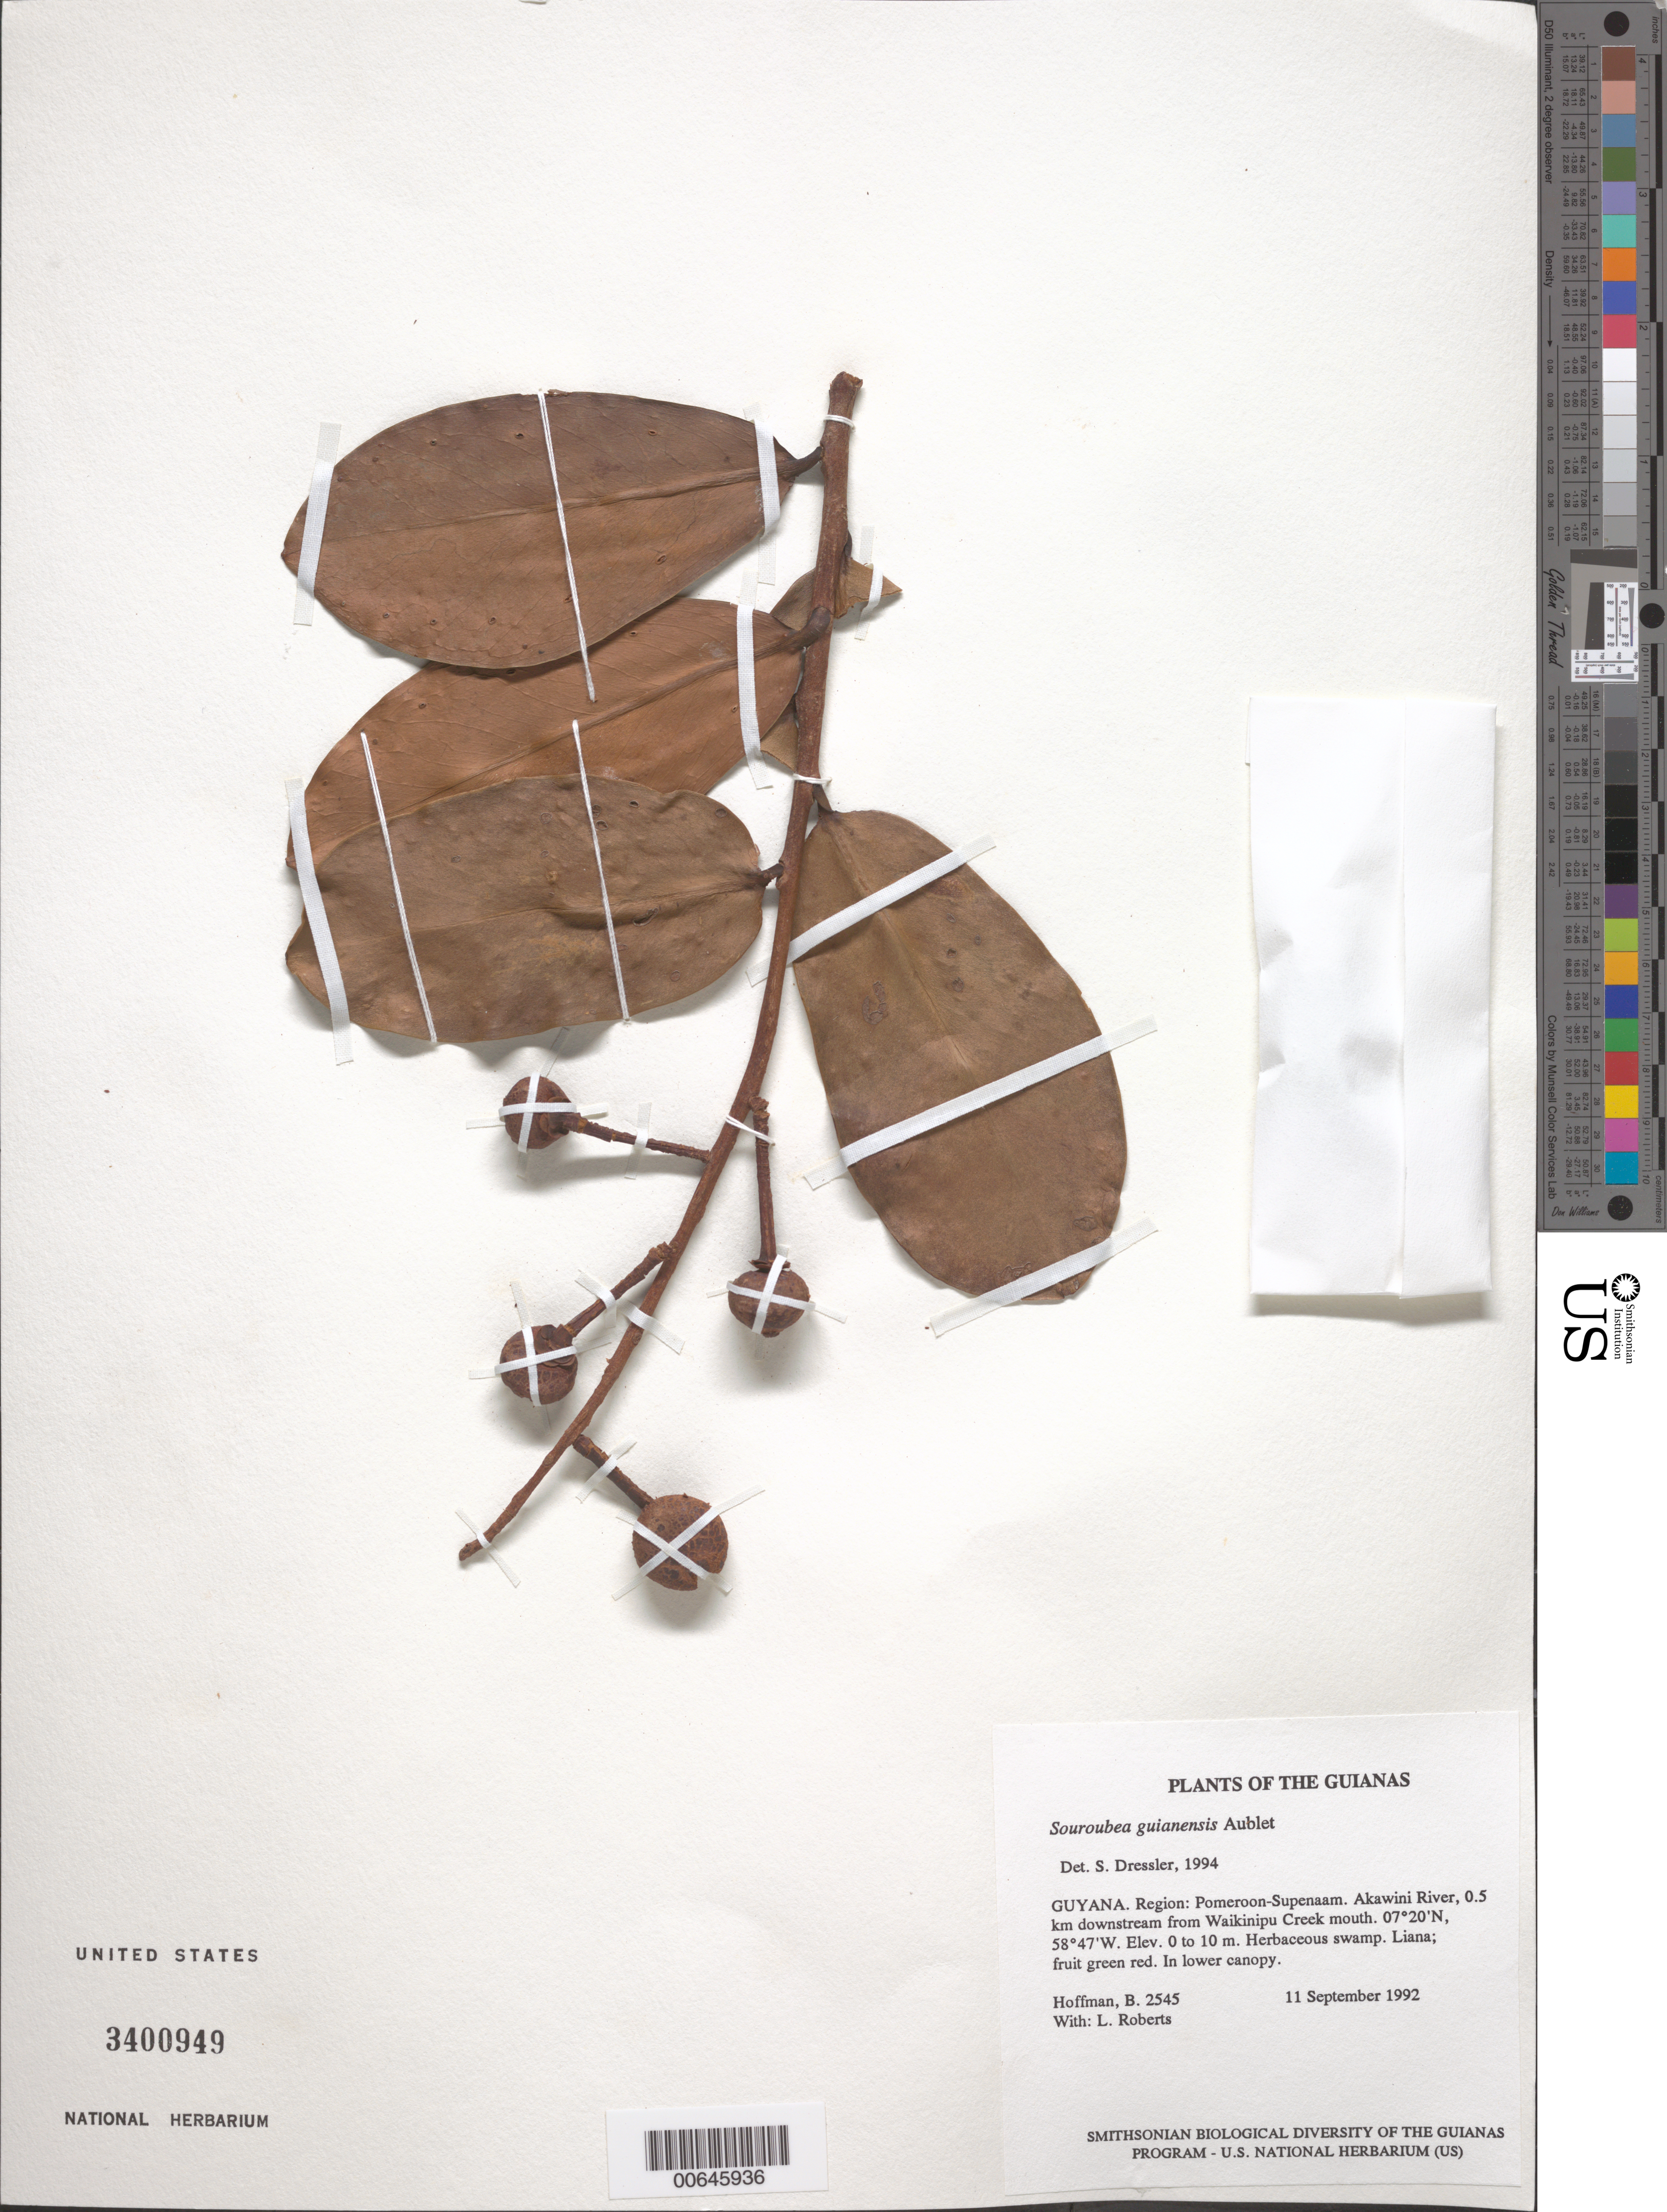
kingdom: Plantae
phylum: Tracheophyta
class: Magnoliopsida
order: Ericales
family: Marcgraviaceae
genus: Souroubea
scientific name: Souroubea guianensis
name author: Aubl.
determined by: Dressler, S., (FR), Forschungsinstitut Und Naturmuseum Senckenberg (GERMANY)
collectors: B. Hoffman & L. Roberts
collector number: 2545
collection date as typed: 11 September 1992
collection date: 1992-09-11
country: Guyana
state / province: Pomeroon-Supenaam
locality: Akawini River, 0.5 km downstream from Waikinipu Creek mouth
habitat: Herbaceous swamp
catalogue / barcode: US 3400949